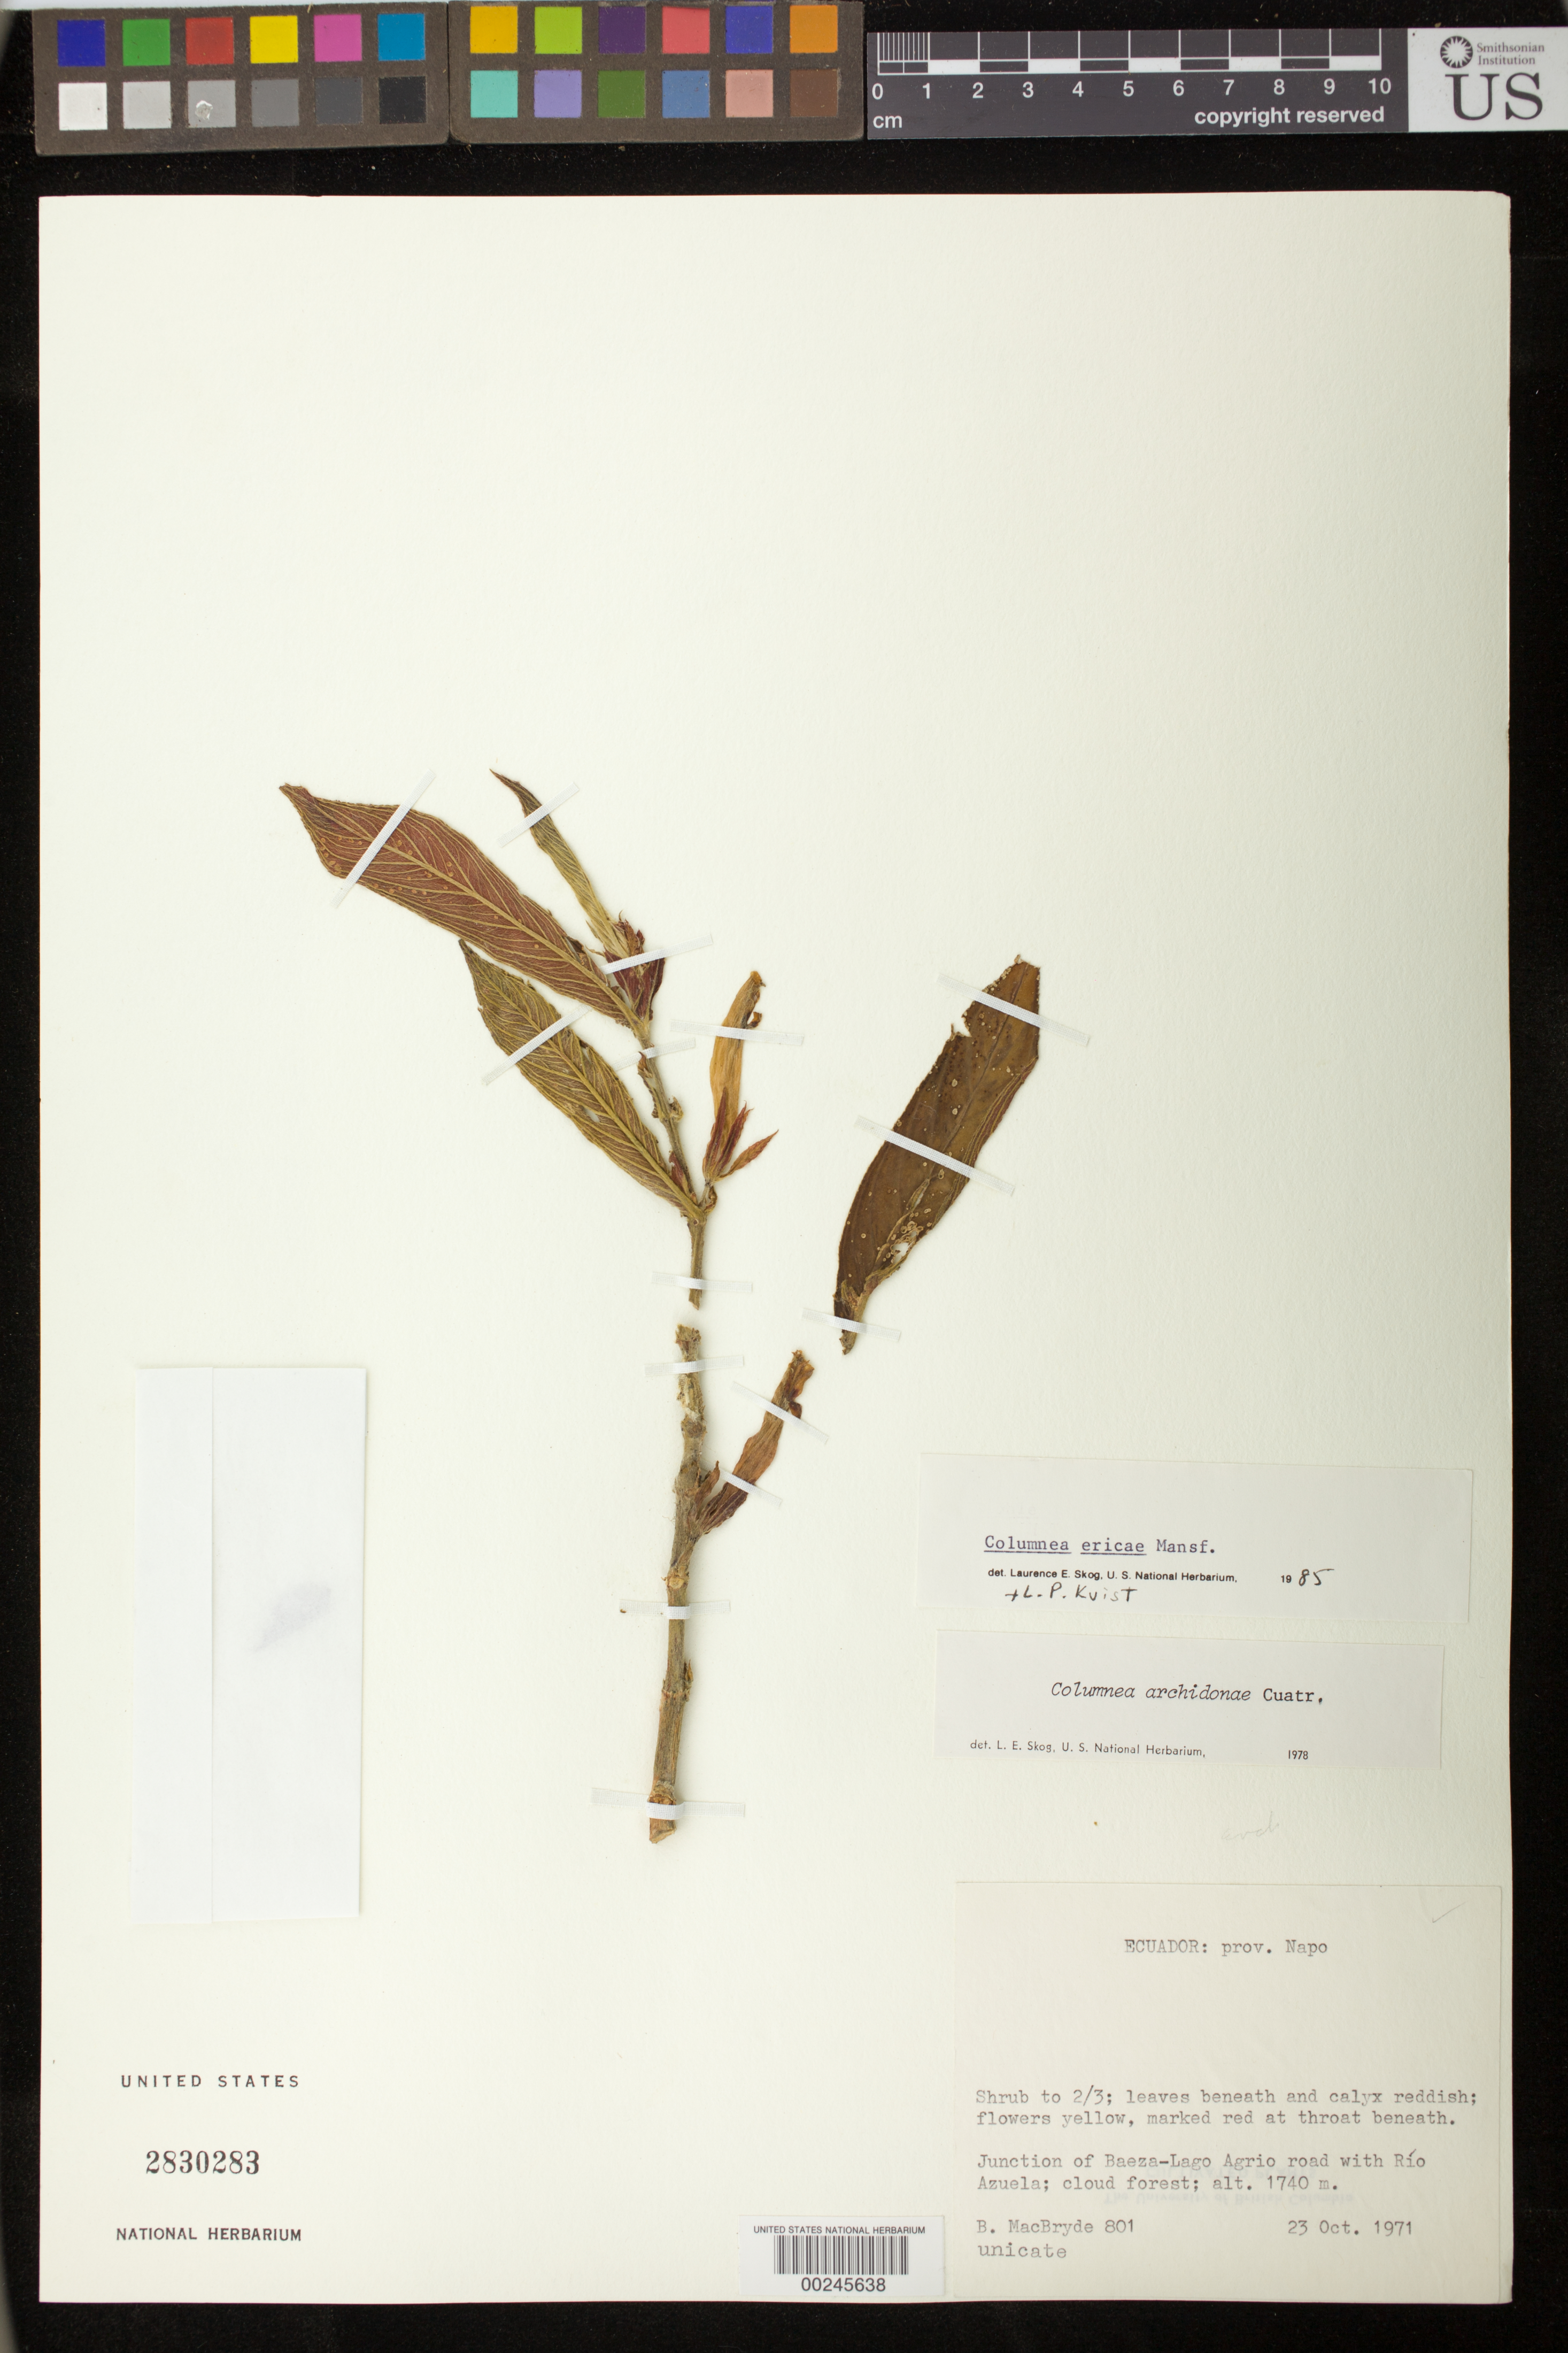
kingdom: Plantae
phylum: Tracheophyta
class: Magnoliopsida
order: Lamiales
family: Gesneriaceae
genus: Columnea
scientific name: Columnea ericae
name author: Mansf.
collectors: B. MacBryde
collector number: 801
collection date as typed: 23 Oct 1971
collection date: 1971-10-23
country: Ecuador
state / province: Napo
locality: Junction of Baeza-Lago Agrio road with Rio Azulela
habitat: Cloud forest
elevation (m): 1740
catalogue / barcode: US 2830283